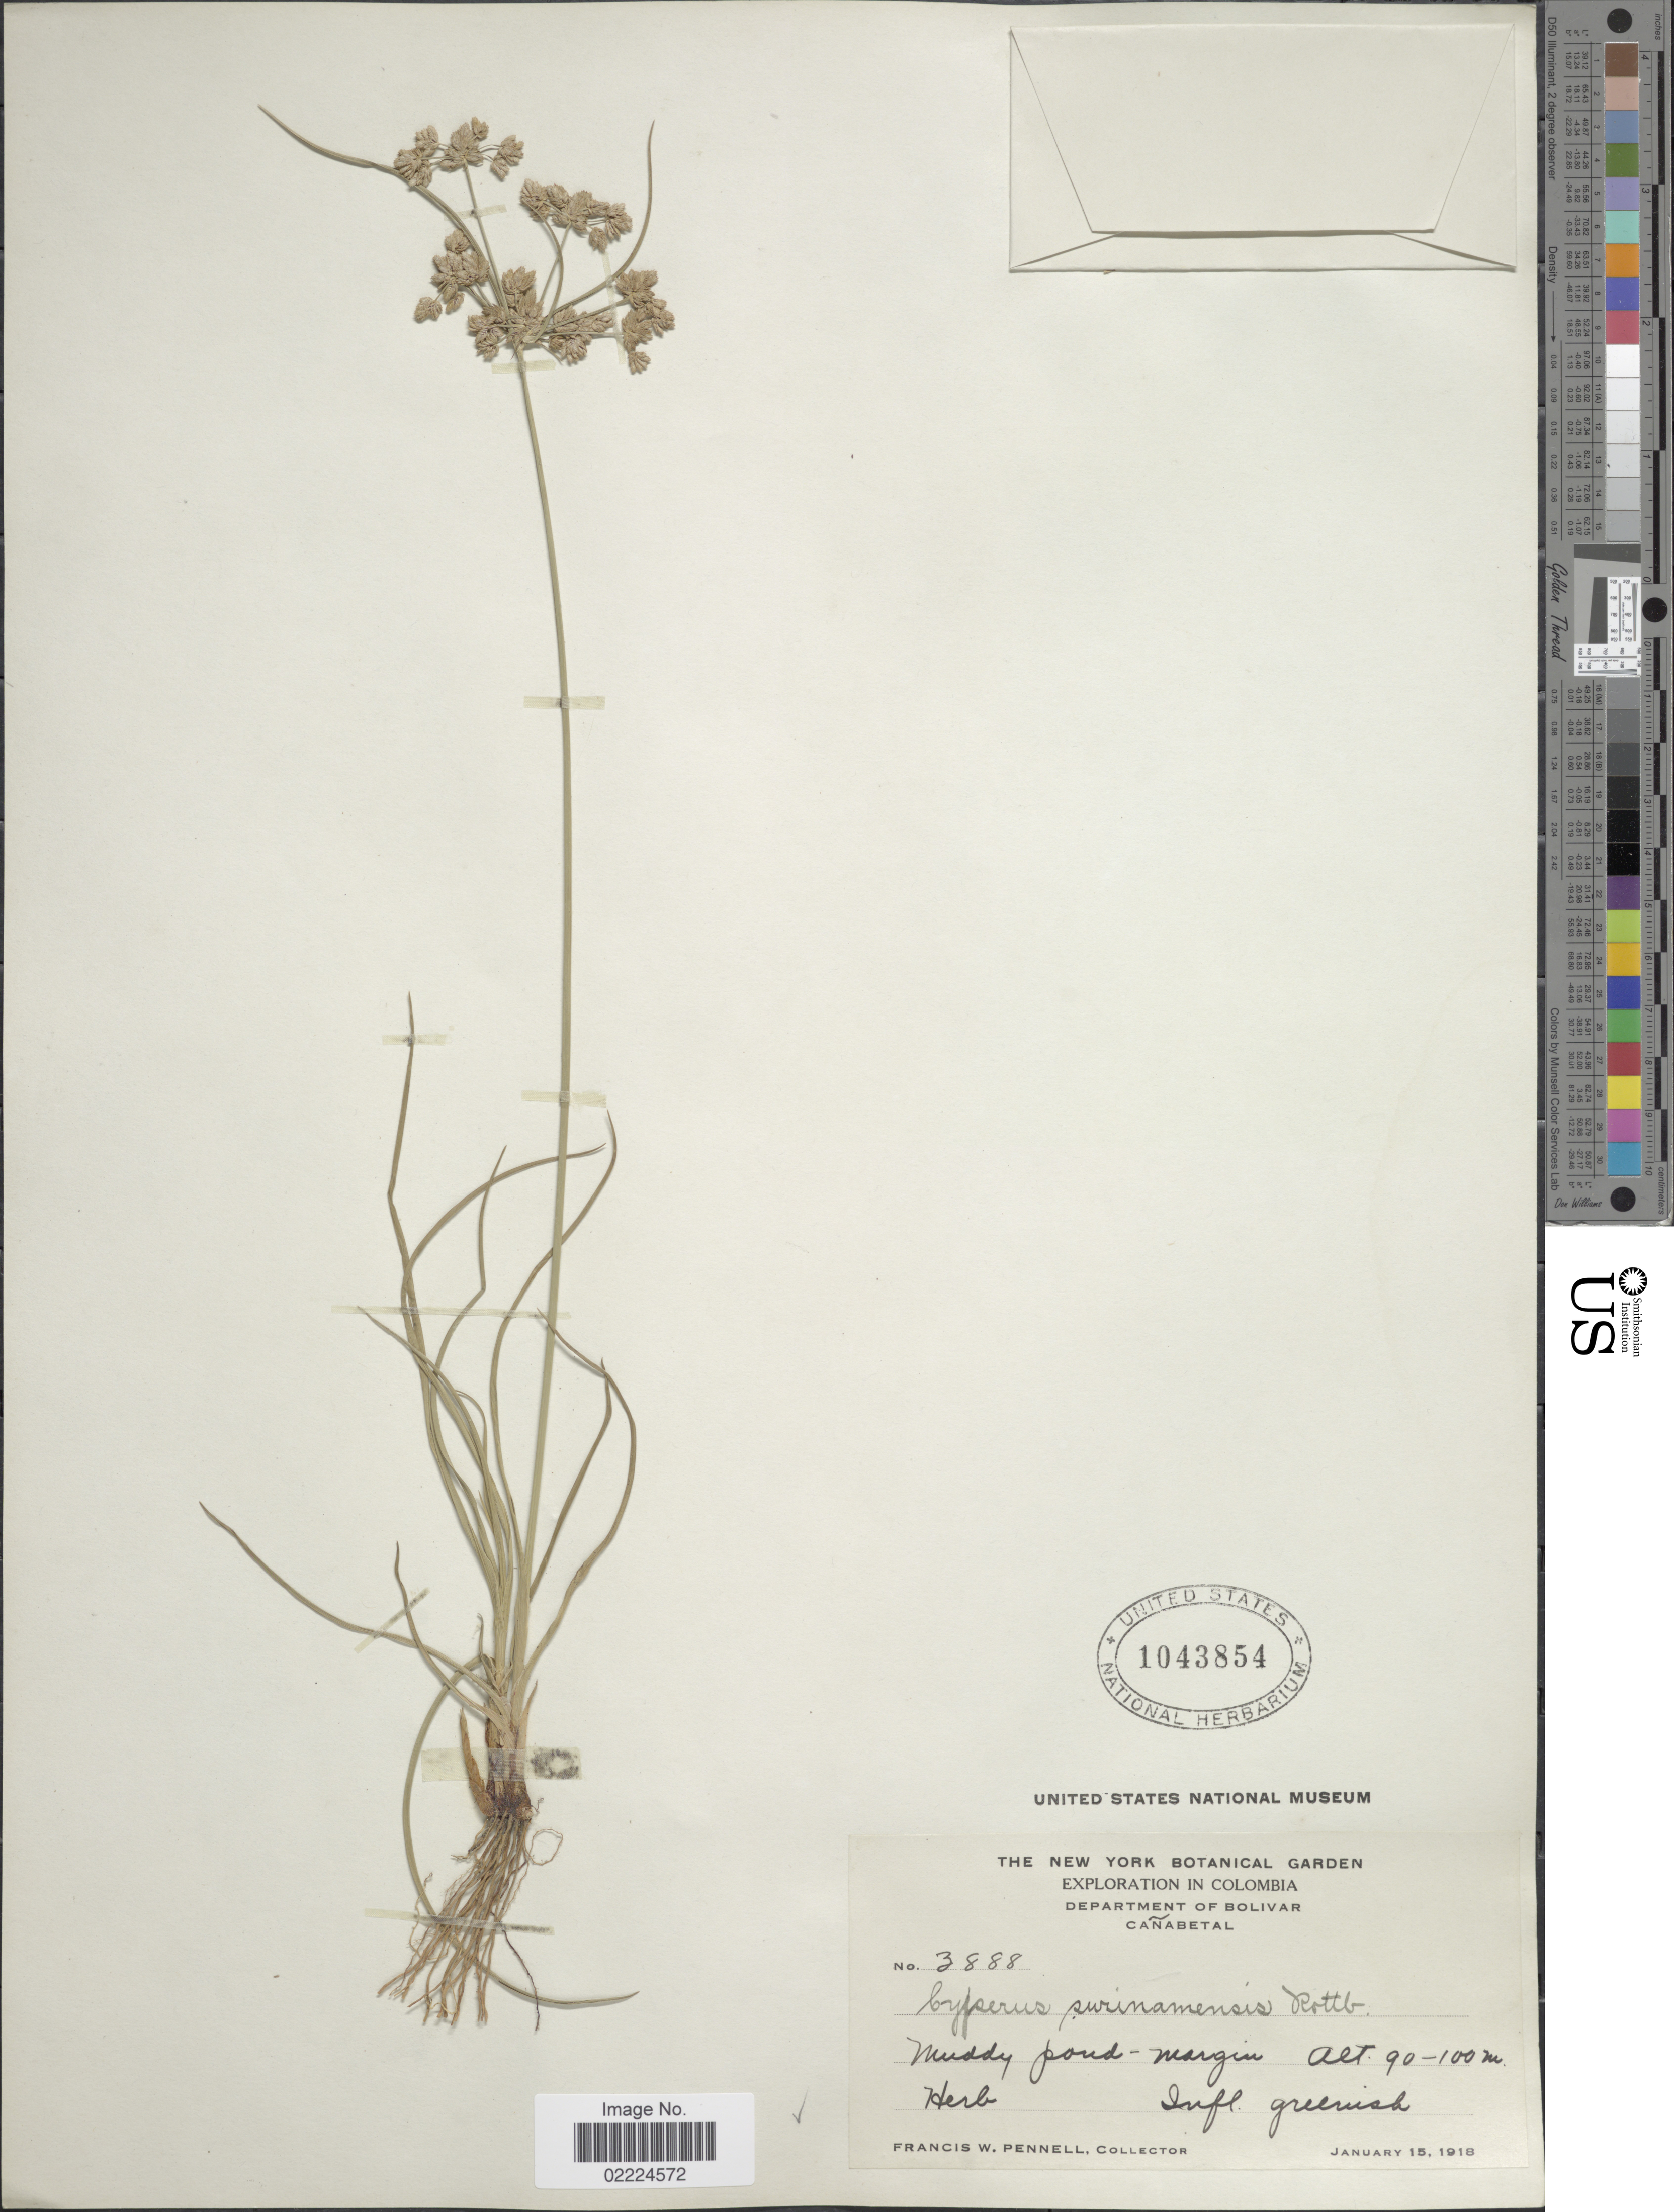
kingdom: Plantae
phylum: Tracheophyta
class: Liliopsida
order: Poales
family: Cyperaceae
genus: Cyperus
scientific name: Cyperus surinamensis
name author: Rottb.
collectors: F. W. Pennell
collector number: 3888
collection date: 1918-01-15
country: Colombia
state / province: Bolívar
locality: Department of Bolivar. Canabetal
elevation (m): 90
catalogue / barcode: US 1043854